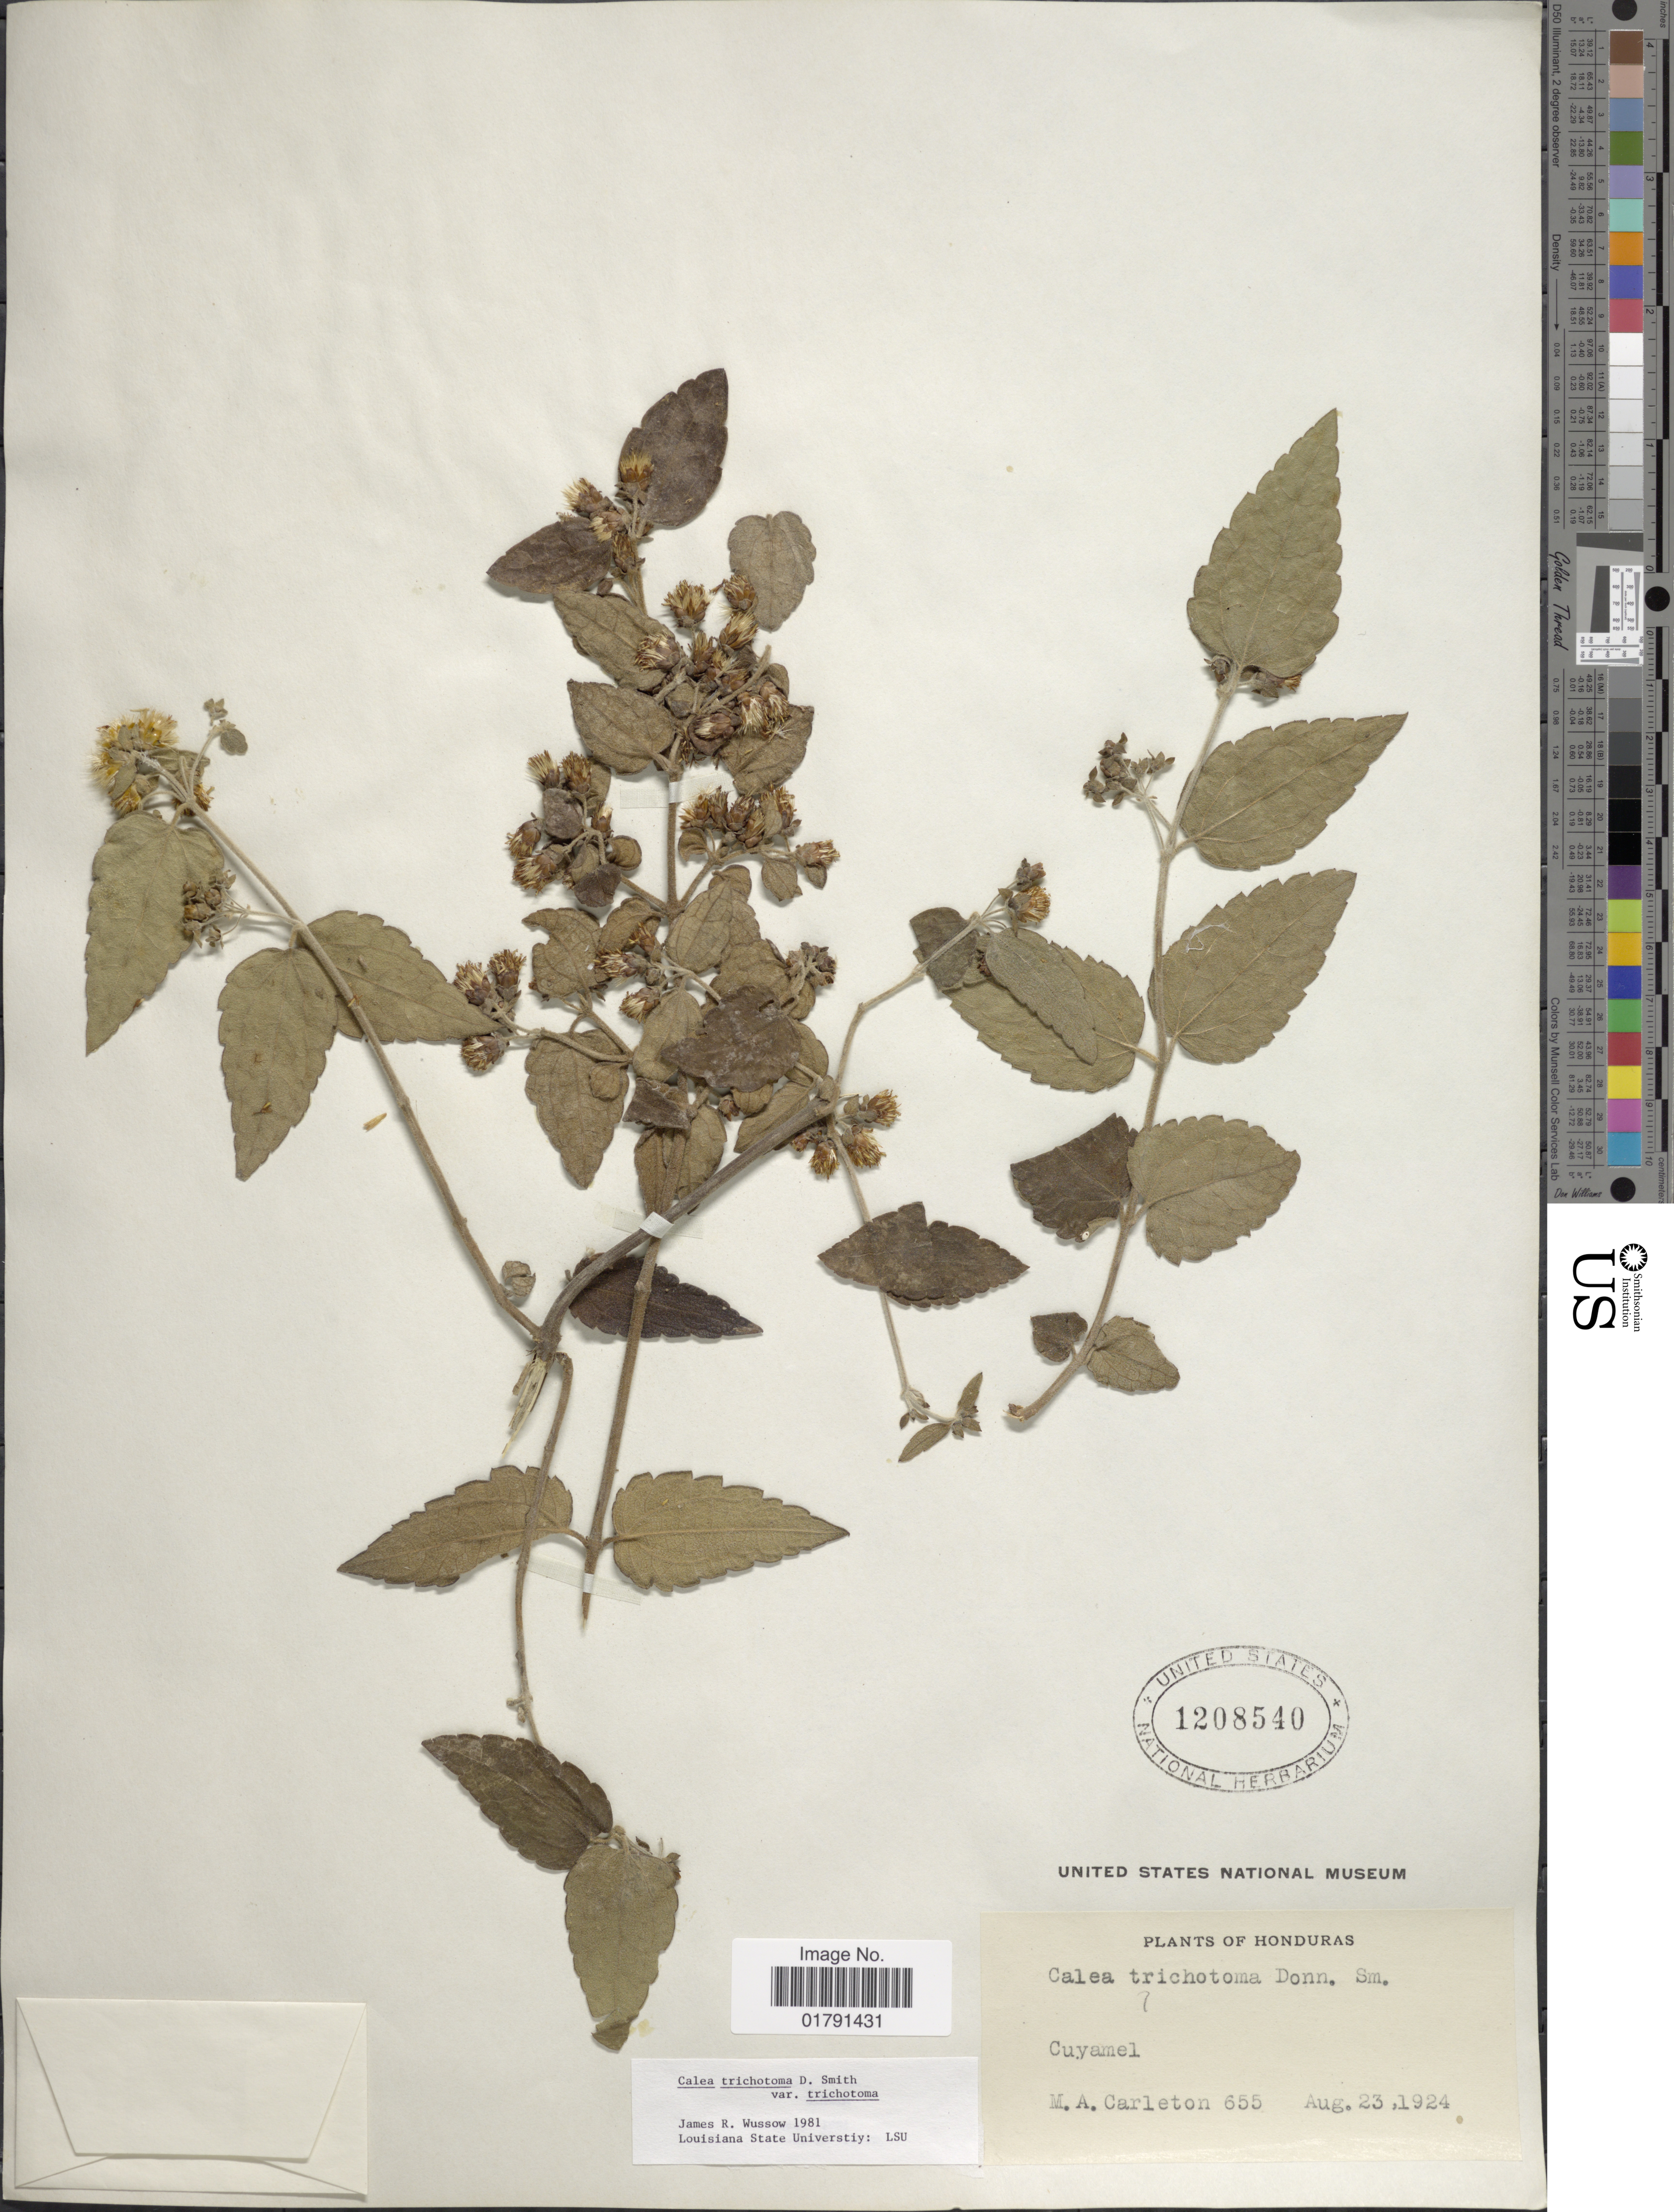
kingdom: Plantae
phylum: Tracheophyta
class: Magnoliopsida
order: Asterales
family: Asteraceae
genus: Calea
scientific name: Calea ternifolia var. ternifolia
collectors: M. A. Carleton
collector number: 655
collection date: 1924-08-23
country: Honduras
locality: Cuyamel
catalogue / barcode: US 1208540